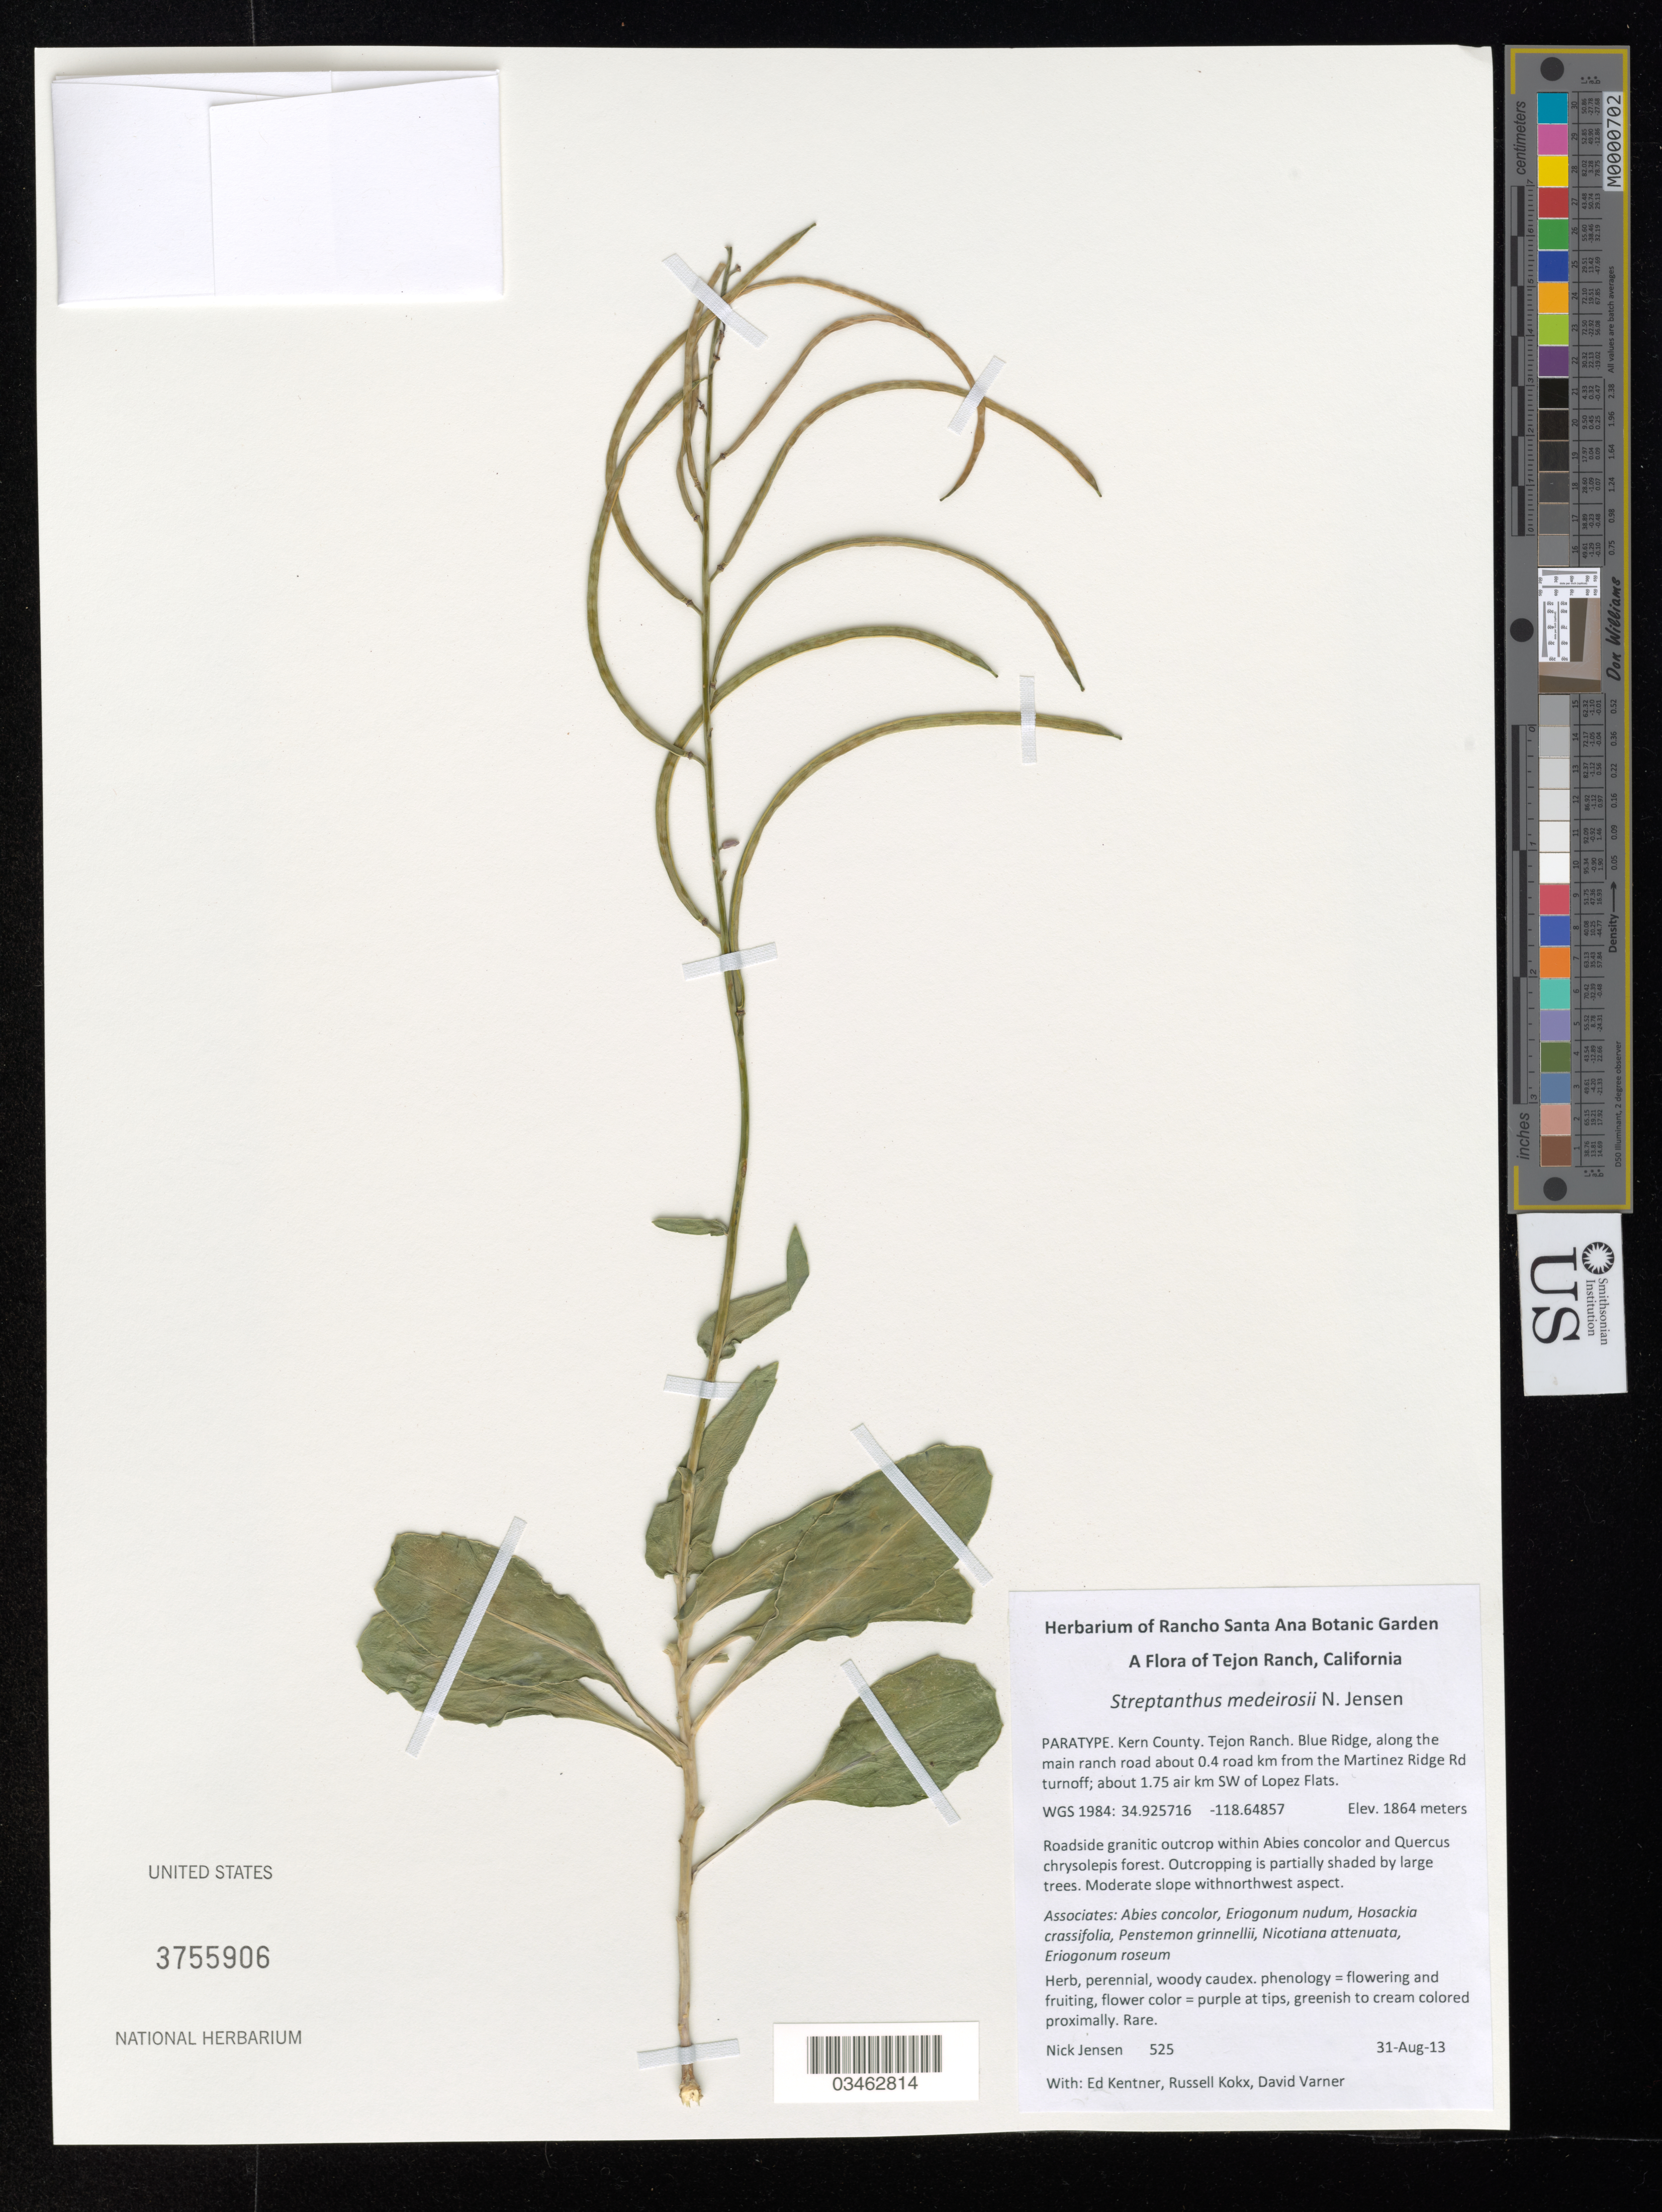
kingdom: Plantae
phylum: Tracheophyta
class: Magnoliopsida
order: Brassicales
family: Brassicaceae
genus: Streptanthus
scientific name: Streptanthus medeirosii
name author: N. Jensen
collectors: N. Jensen, E. Kentner, R. Kokx & D. Varner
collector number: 525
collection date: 2013-08-31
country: United States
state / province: California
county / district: Kern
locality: Tejon Ranch. Blue Ridge, along the main ranch road about 0.4 road km from the Martinez Ridge Rd turnoff; about 1.75 air km SW of Lopez Flats.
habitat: Roadside granitic outcrop within Abies concolor and Quercus chrysolepis forest. Outcropping is partially shaded by large trees. Moderate slope withnorthwest aspect.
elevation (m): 1864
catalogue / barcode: US 3755906